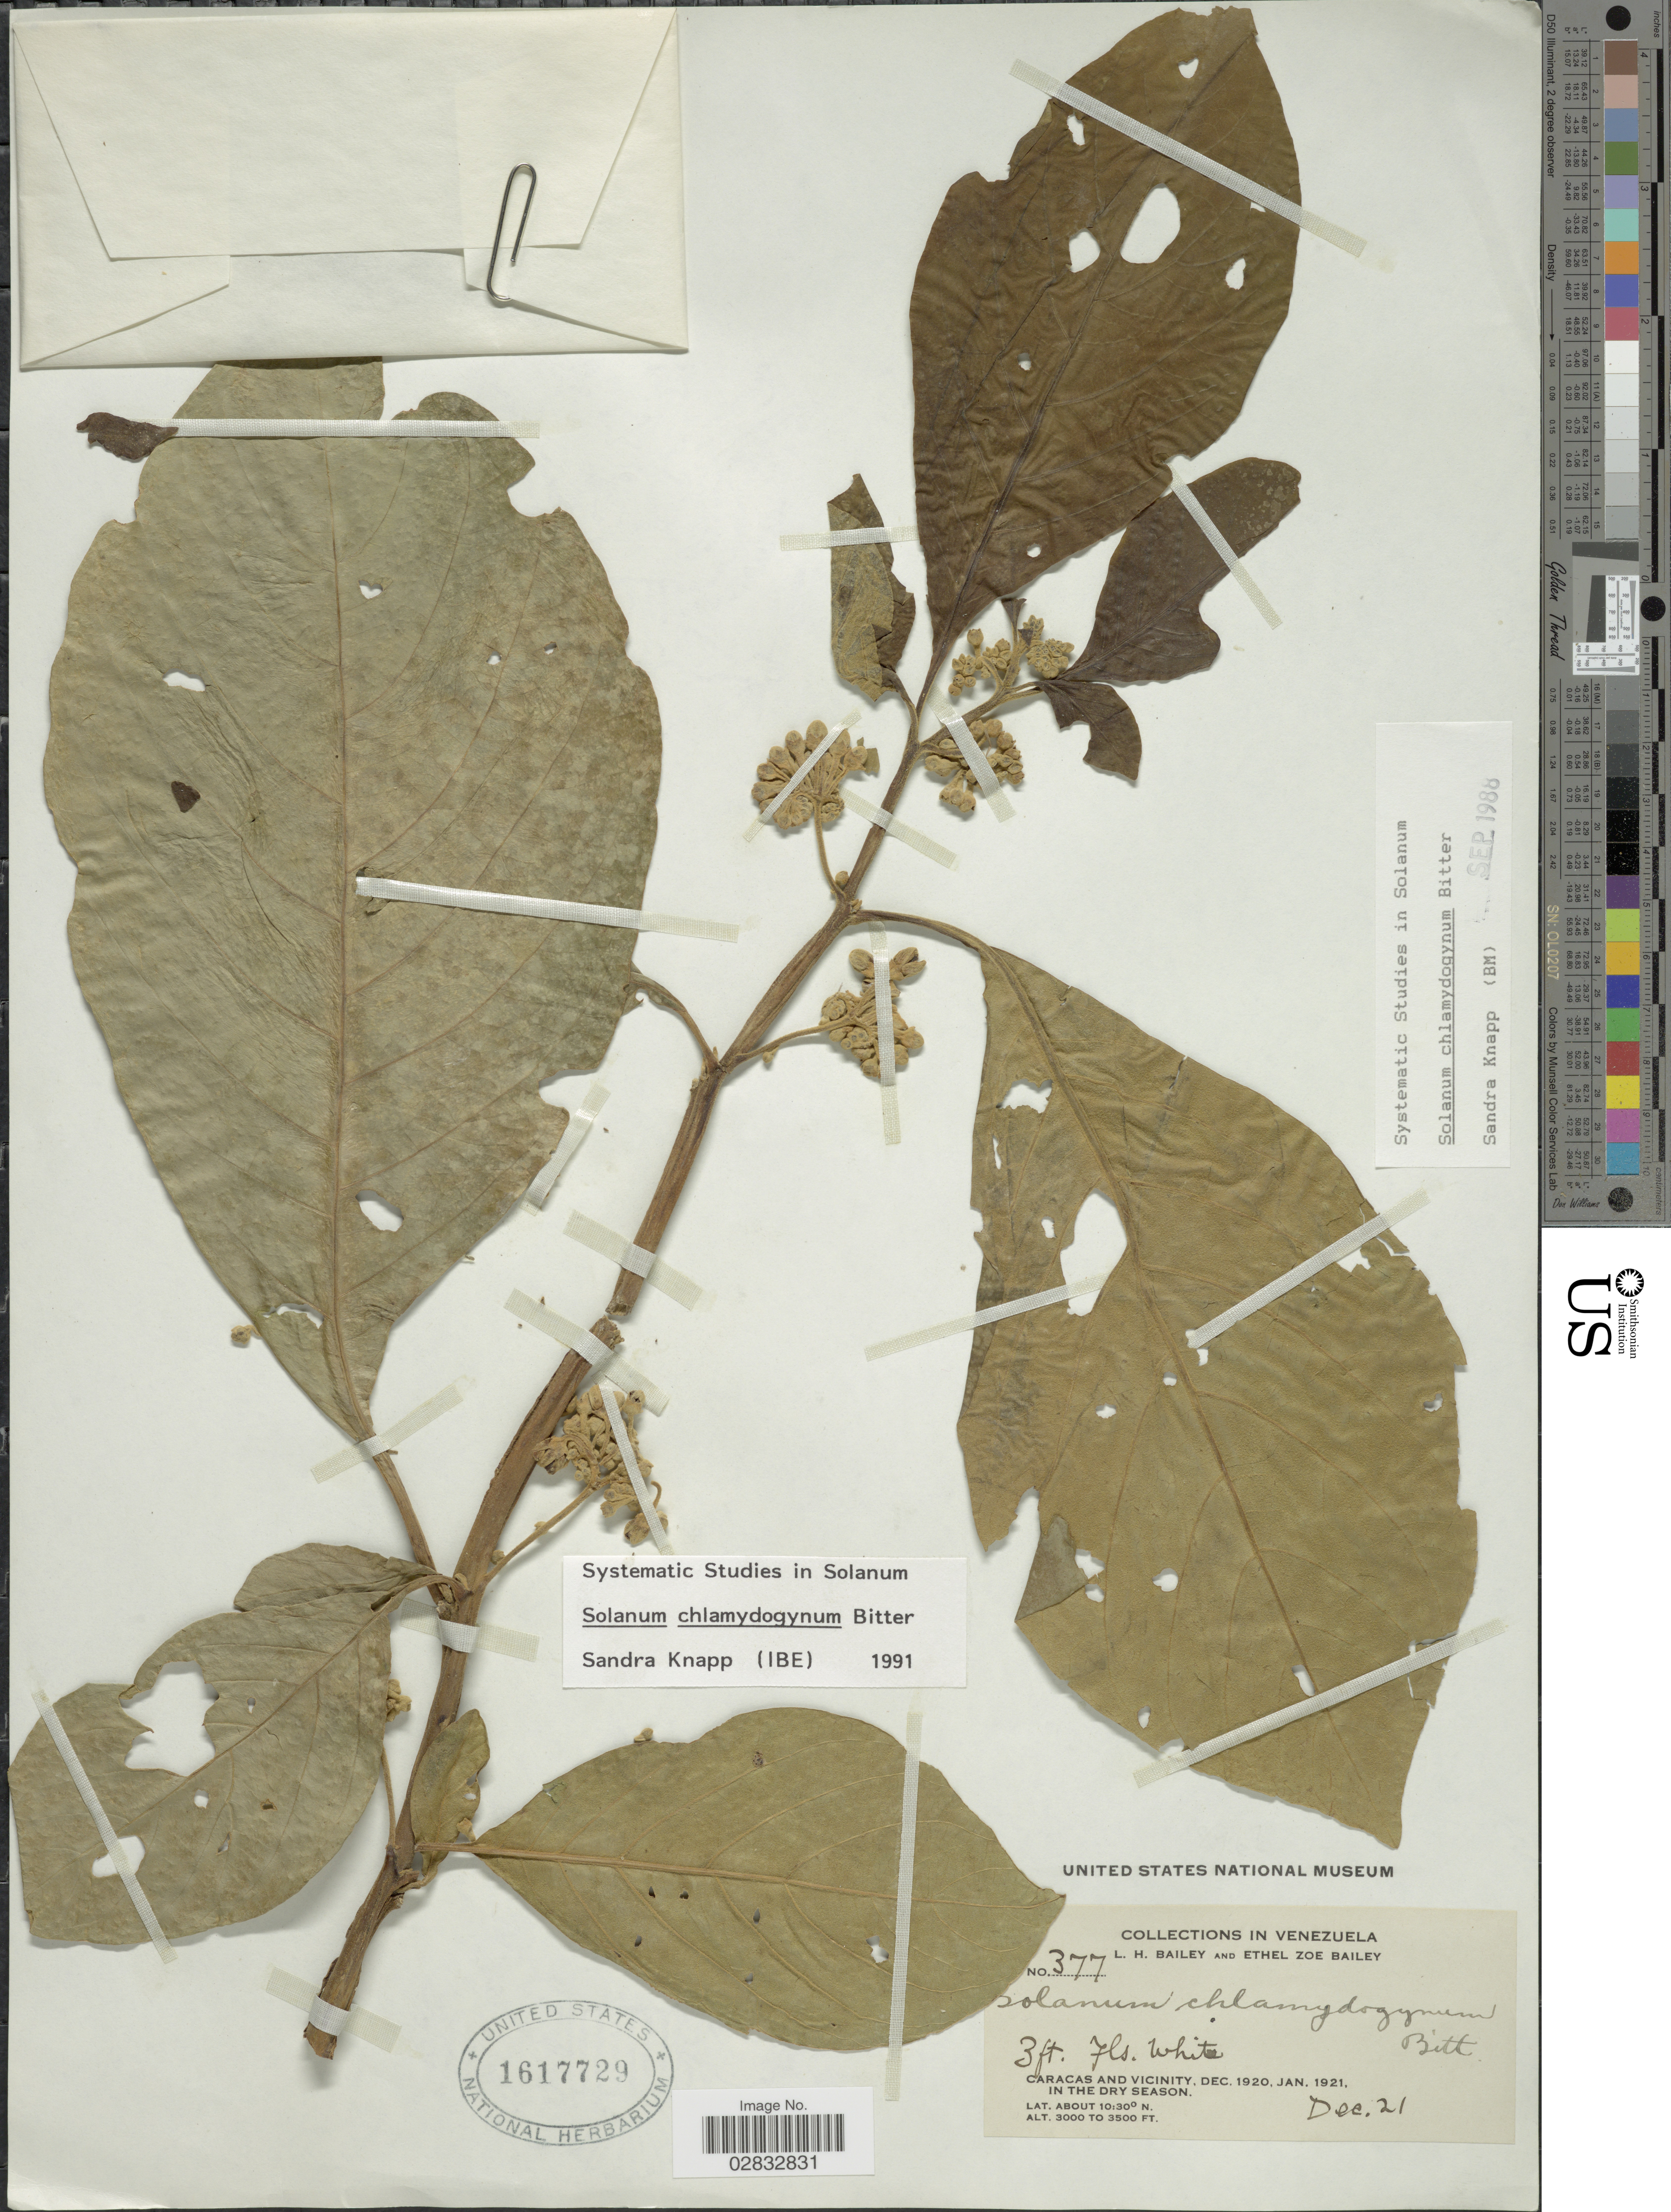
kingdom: Plantae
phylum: Tracheophyta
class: Magnoliopsida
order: Solanales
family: Solanaceae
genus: Solanum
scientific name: Solanum chlamydogynum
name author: Bitter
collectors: L. H. Bailey & E. Z. Bailey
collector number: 377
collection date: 1920-12-21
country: Venezuela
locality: Caracas and Vicinity.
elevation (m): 914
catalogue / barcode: US 1617729